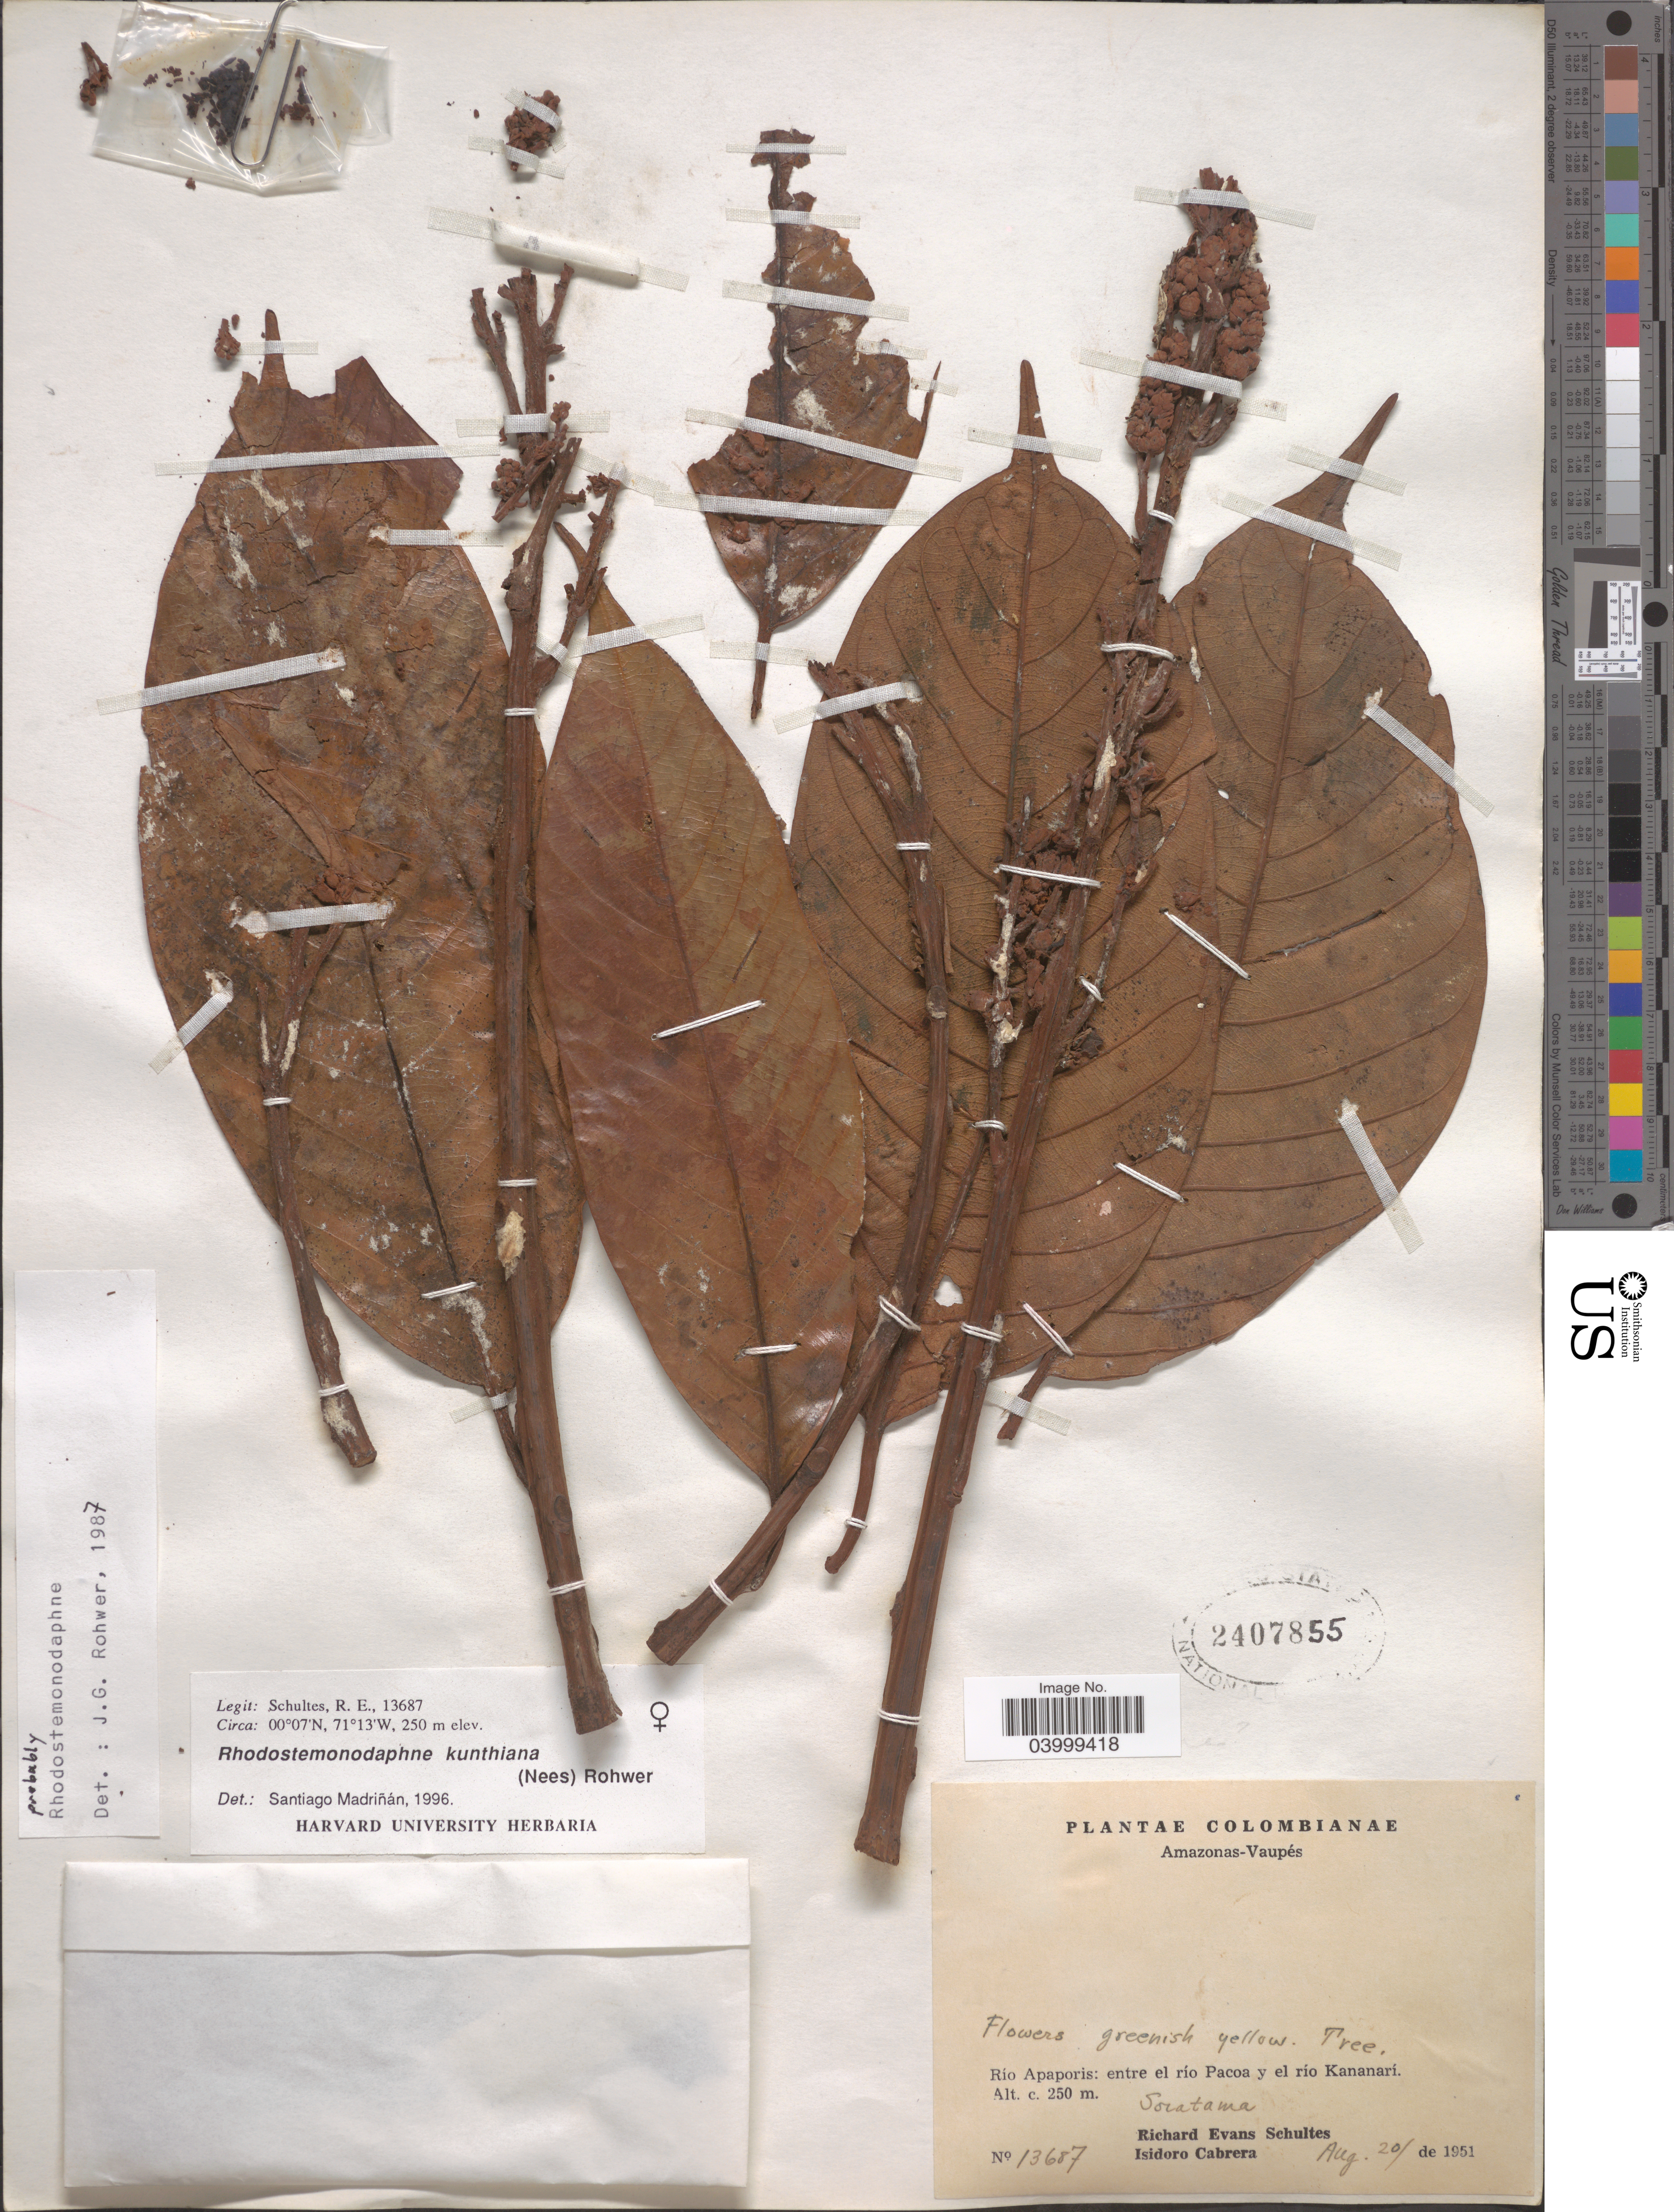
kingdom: Plantae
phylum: Tracheophyta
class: Magnoliopsida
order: Laurales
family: Lauraceae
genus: Rhodostemonodaphne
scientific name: Rhodostemonodaphne kunthiana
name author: (Nees) Rohwer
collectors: R. E. Schultes & I. Cabrera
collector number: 13687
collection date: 1951-08-20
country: Colombia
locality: Amazonas - Vaupés. Río Apaporis: entre el río Pacoa y el río Kananarí. Soratama.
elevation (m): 250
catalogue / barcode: US 2407855